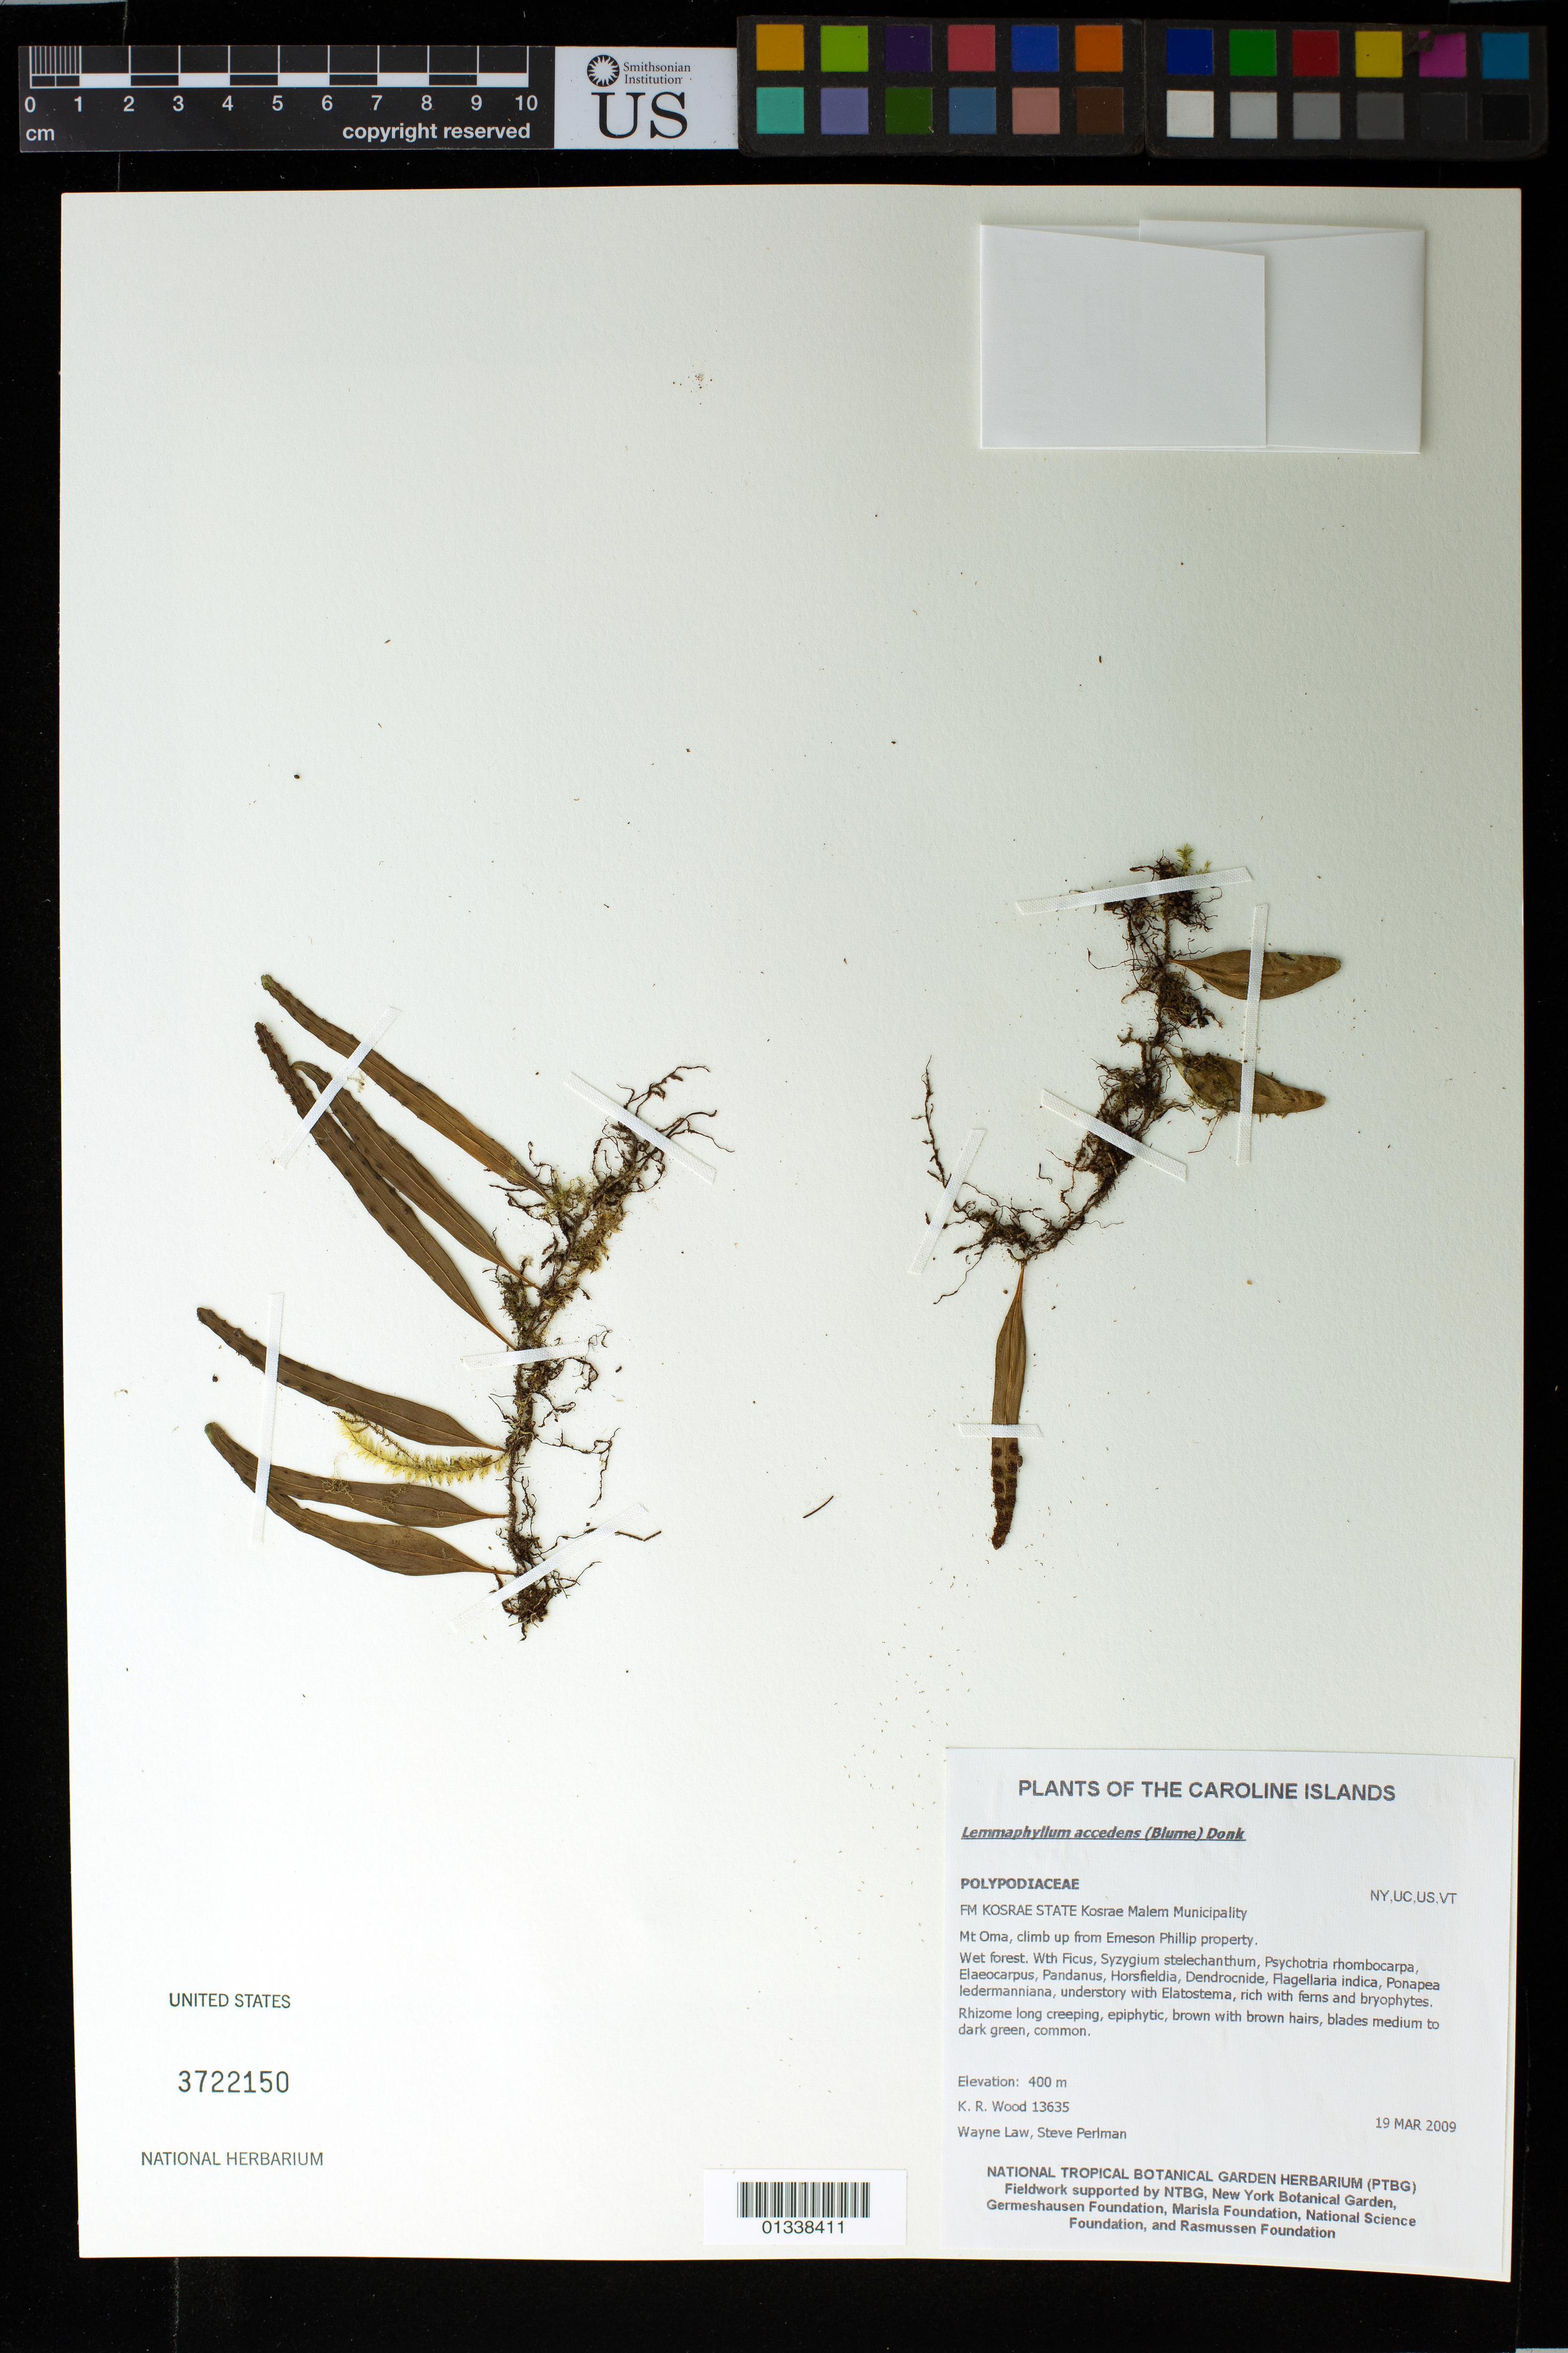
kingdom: Plantae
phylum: Tracheophyta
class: Polypodiopsida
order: Polypodiales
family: Polypodiaceae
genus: Lemmaphyllum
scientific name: Lemmaphyllum accedens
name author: (Blume) Donk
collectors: K. R. Wood, W. Law & S. P. Perlman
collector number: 13635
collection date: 2009-03-19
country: Micronesia, Federated States of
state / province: Kosrae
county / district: Malem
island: Kosrae [Kusaie]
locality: Kosrae Malem Municipality. Mt Oma, climb up from Emeson Phillip property.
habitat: Wet forest. Understory, rich with ferns and bryophytes.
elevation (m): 400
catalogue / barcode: US 3722150